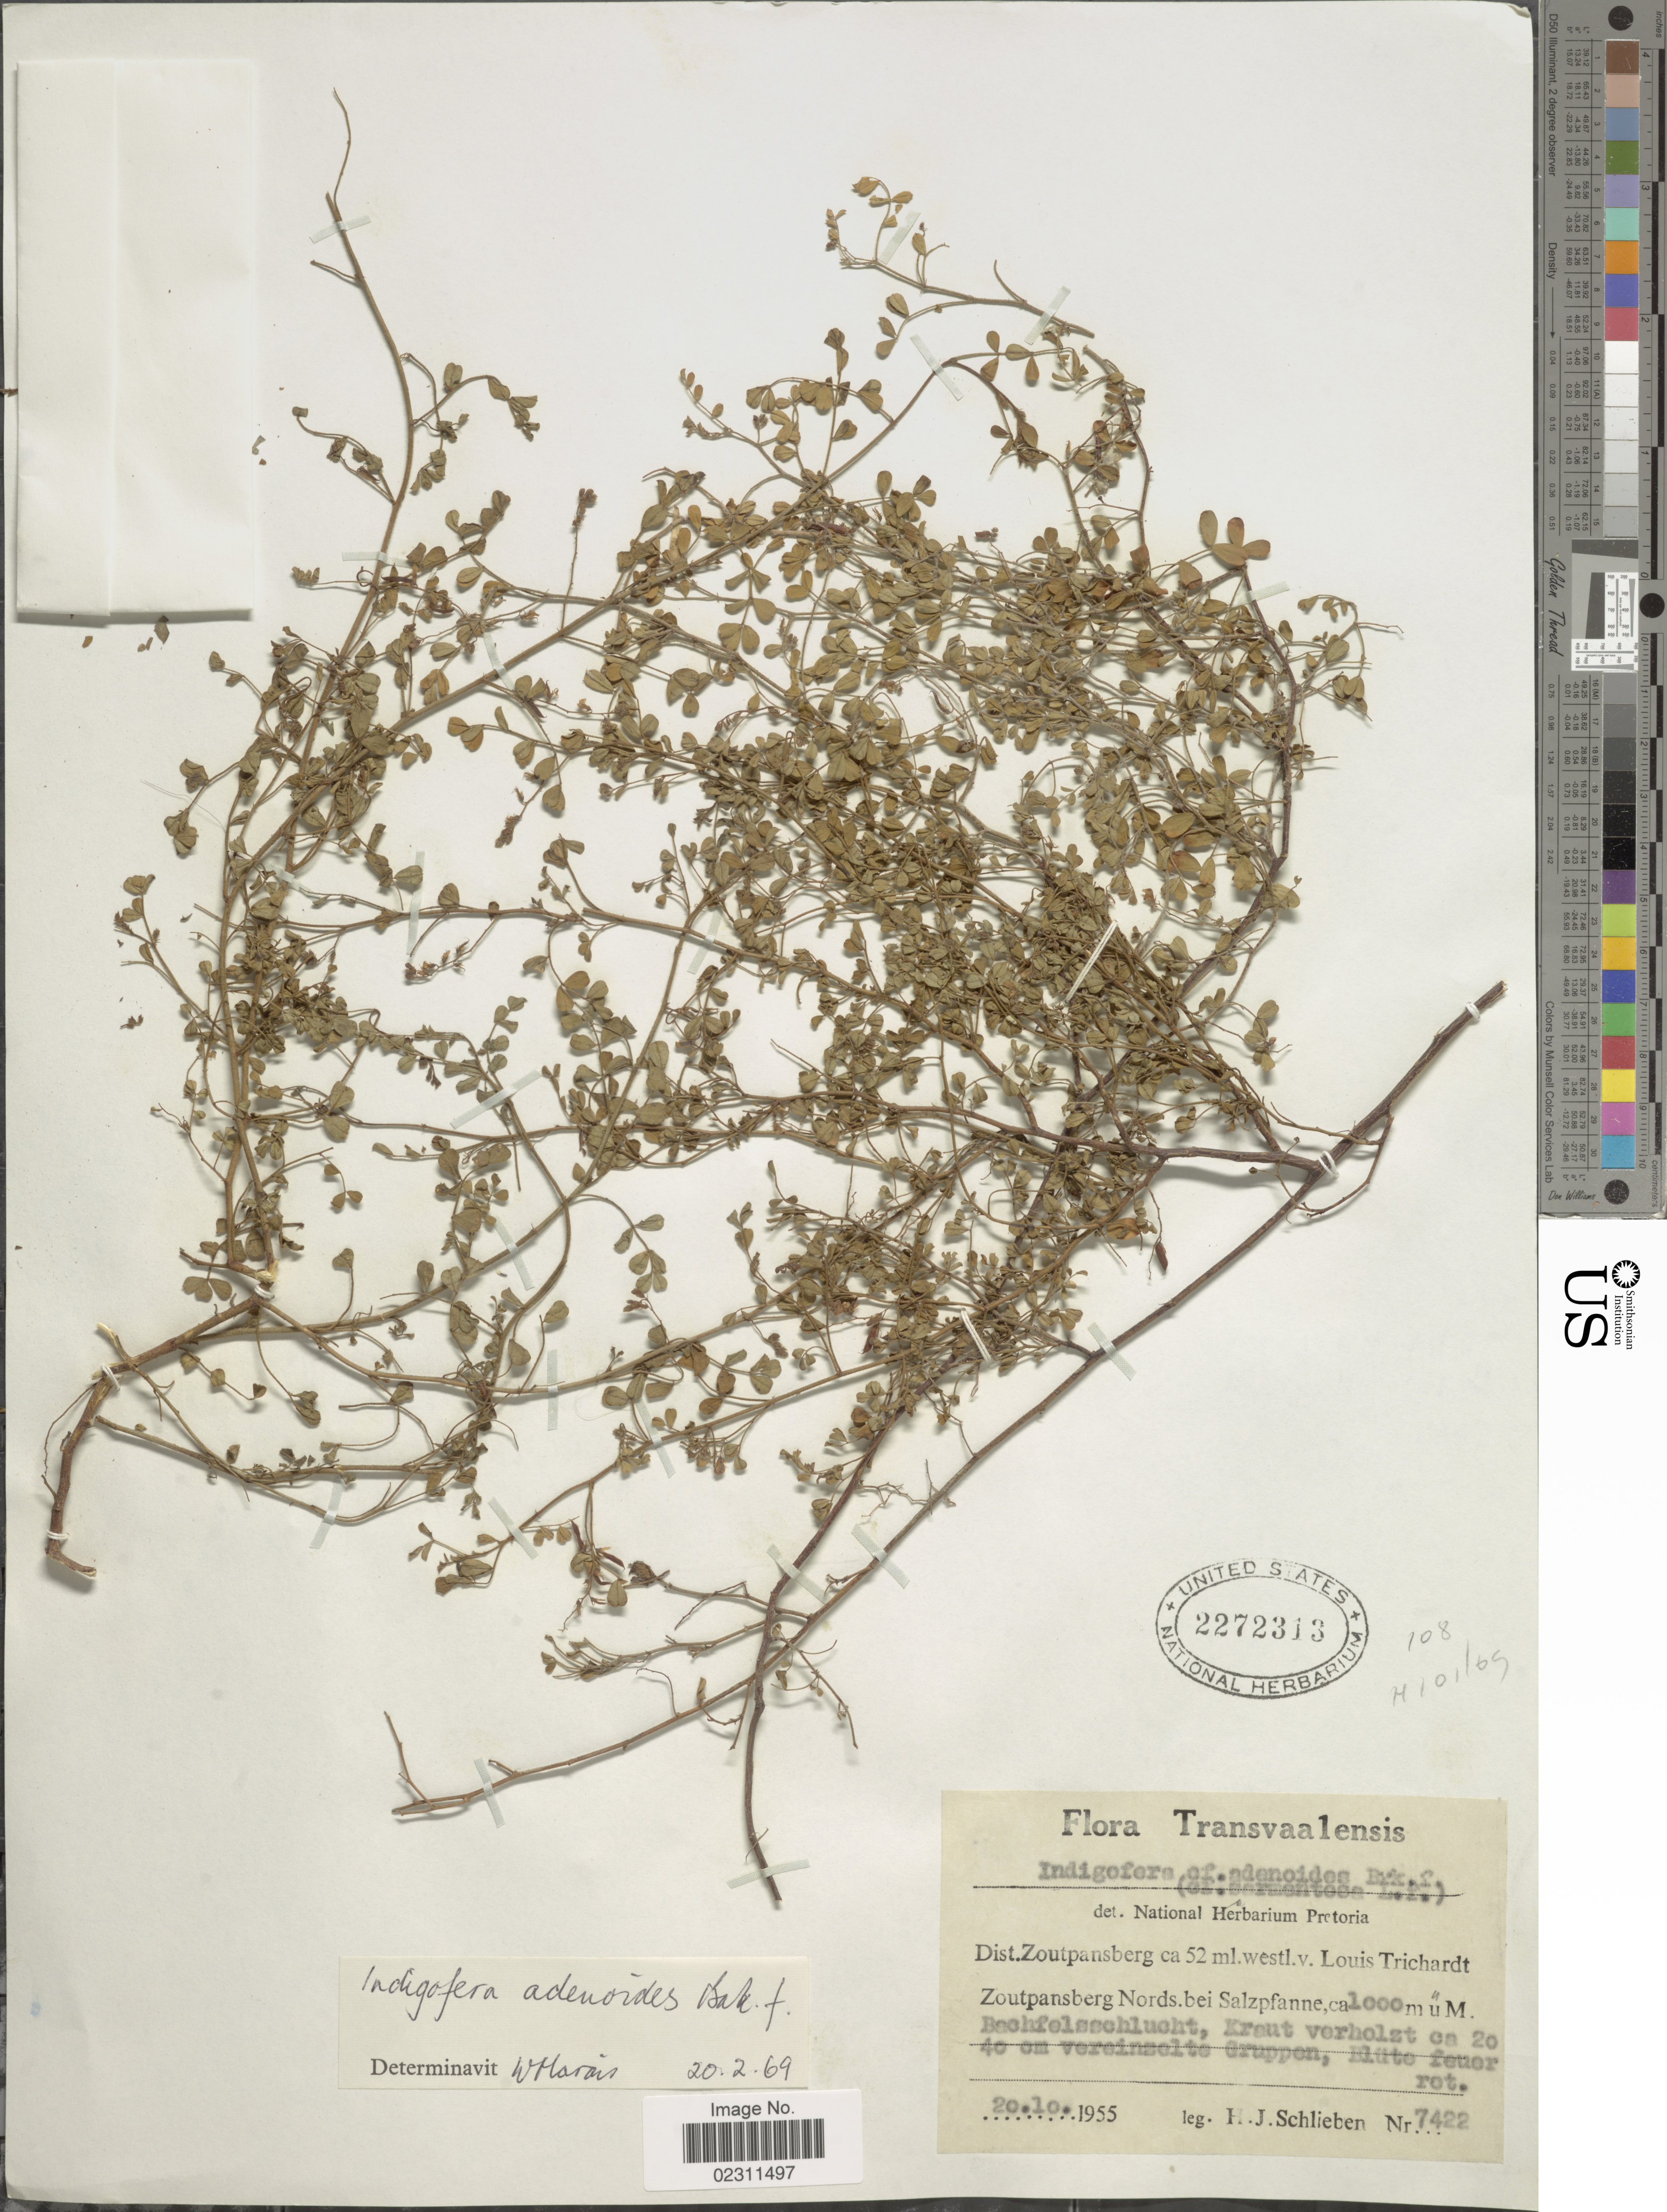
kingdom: Plantae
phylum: Tracheophyta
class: Magnoliopsida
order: Fabales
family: Fabaceae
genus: Indigofera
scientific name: Indigofera adenoides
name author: Baker f.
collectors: H. J. Schlieben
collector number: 7422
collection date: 1955-10-20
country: South Africa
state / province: Limpopo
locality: Transvaalensis. Dist. Zoutpansberg ca 52 ml. westl. v. Louis Trichardt. Zoutpansberg Nords. bei Salzpfanne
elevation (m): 1000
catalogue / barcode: US 2272313